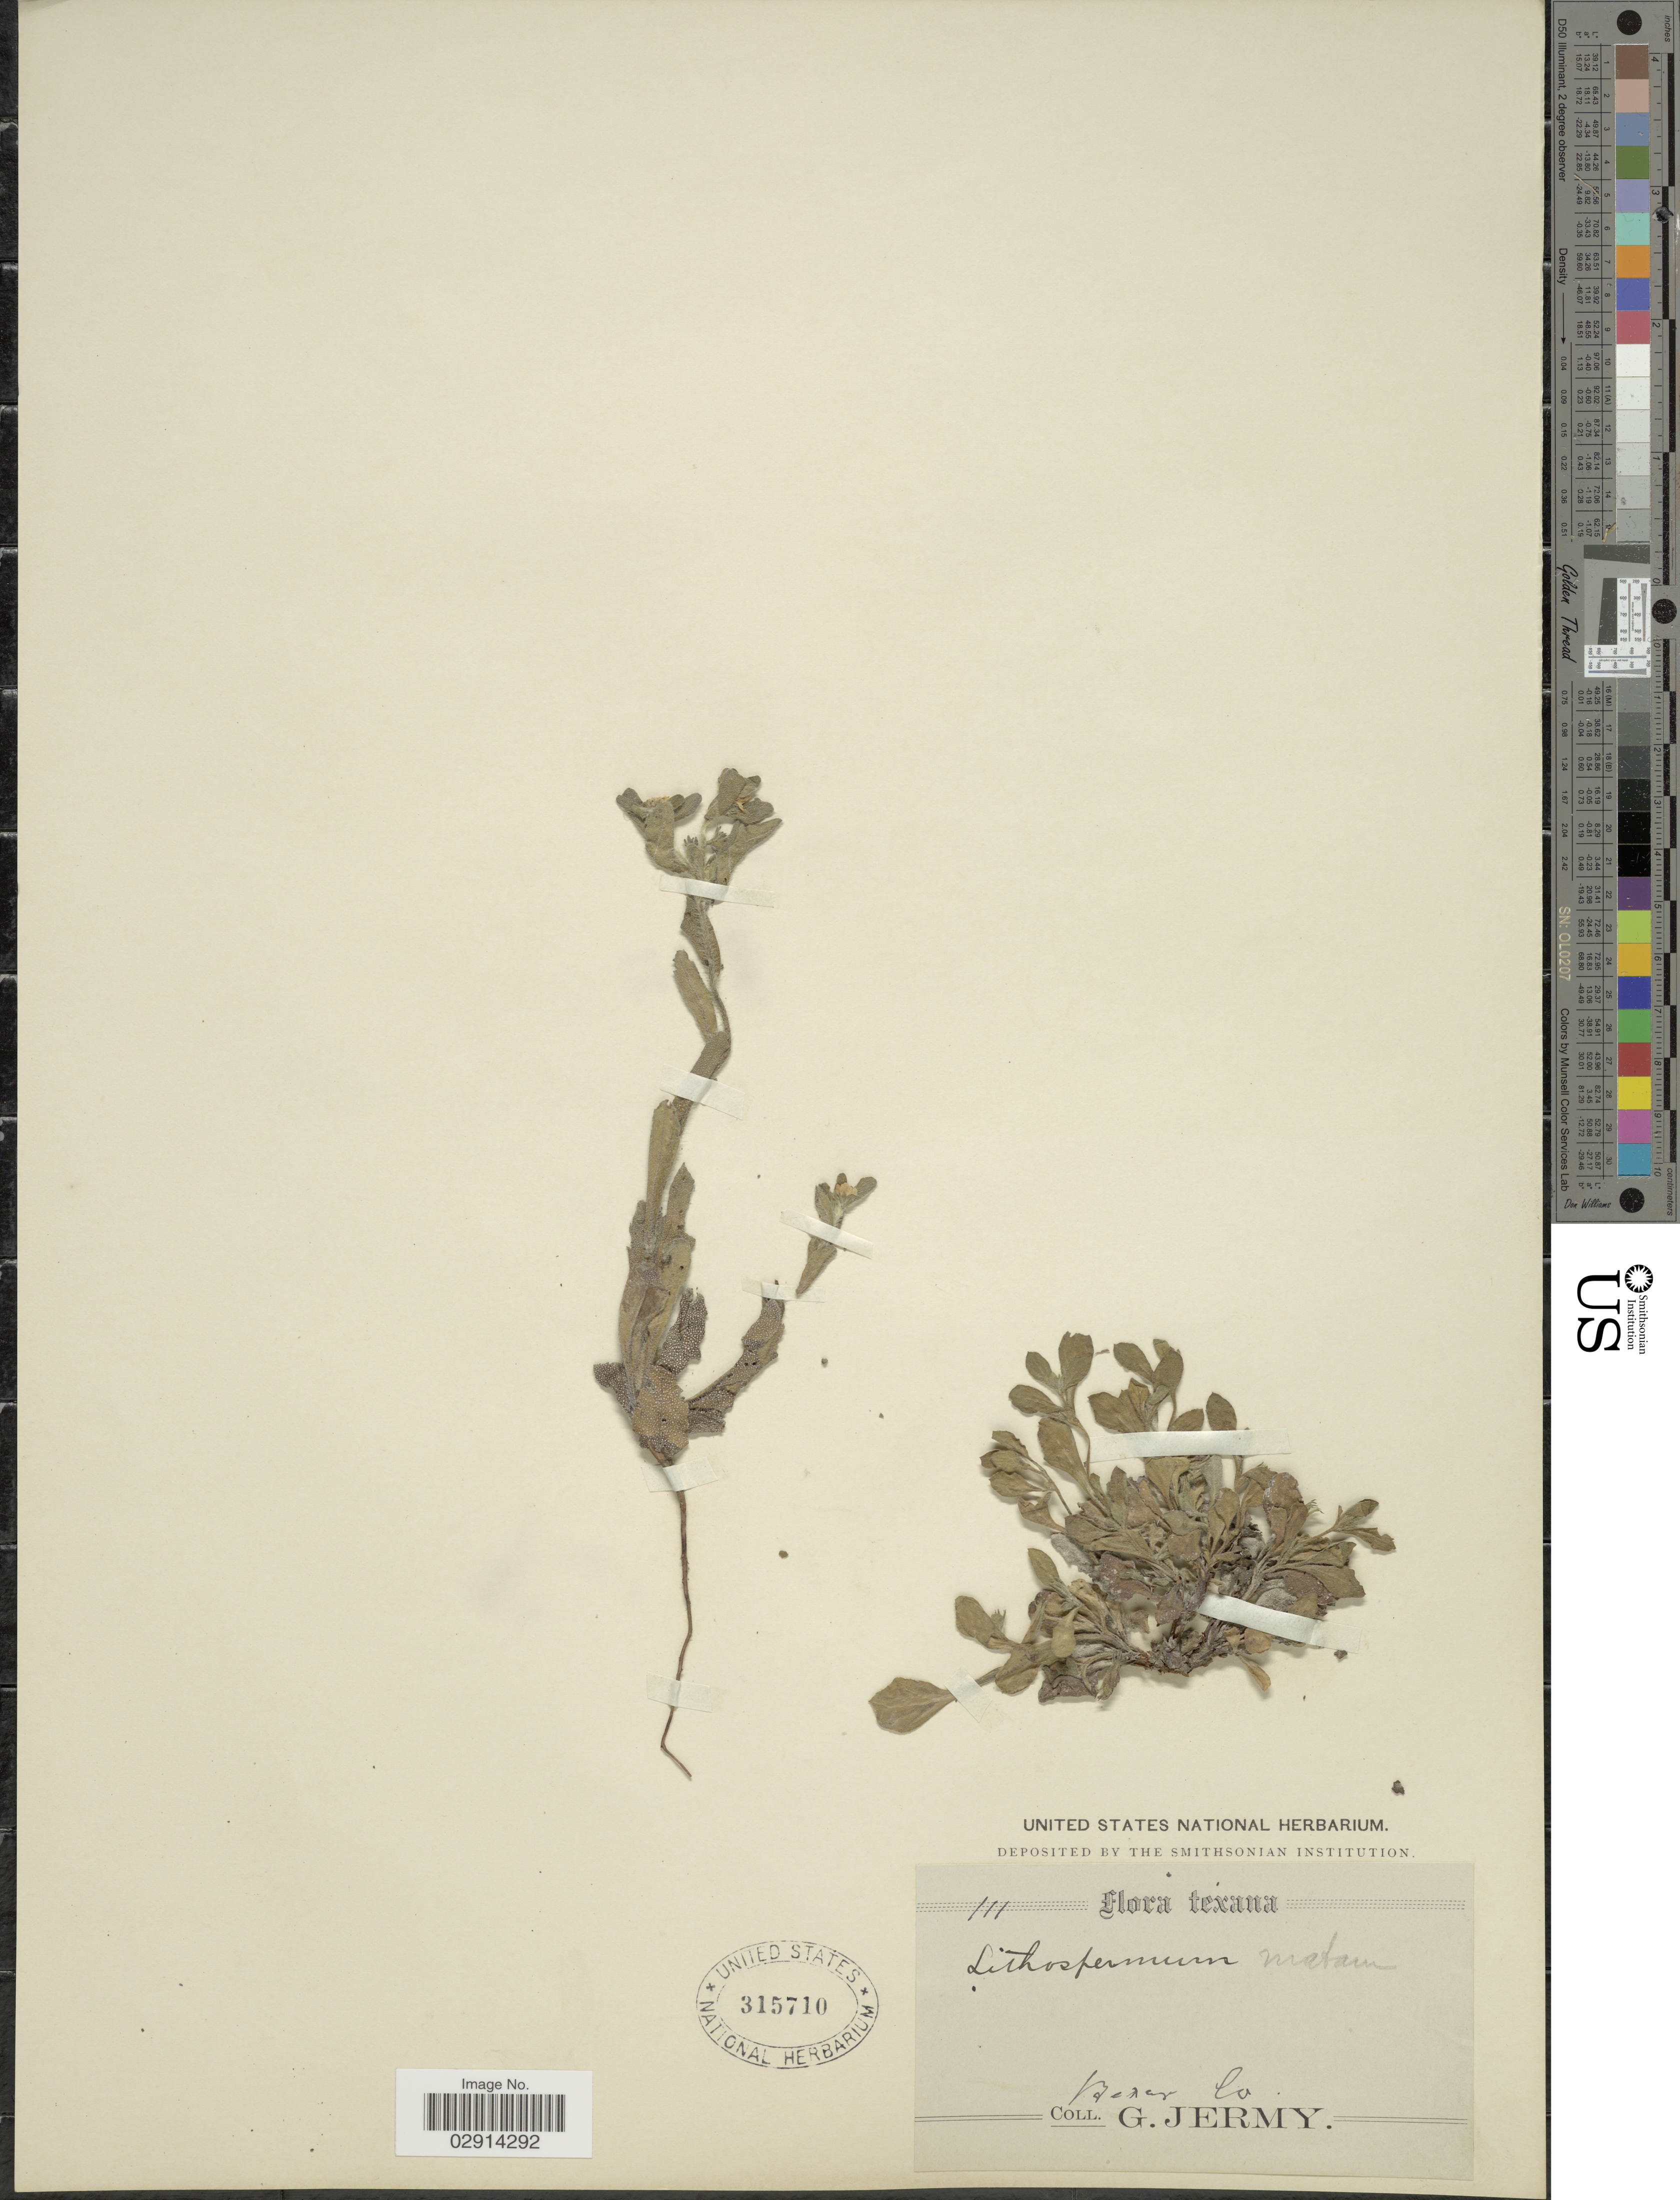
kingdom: Plantae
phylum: Tracheophyta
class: Magnoliopsida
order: Boraginales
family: Boraginaceae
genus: Lithospermum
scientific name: Lithospermum matamorense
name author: A. DC. in DC.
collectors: G. Jermy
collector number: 111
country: United States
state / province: Texas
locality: Bexar Co.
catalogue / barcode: US 315710